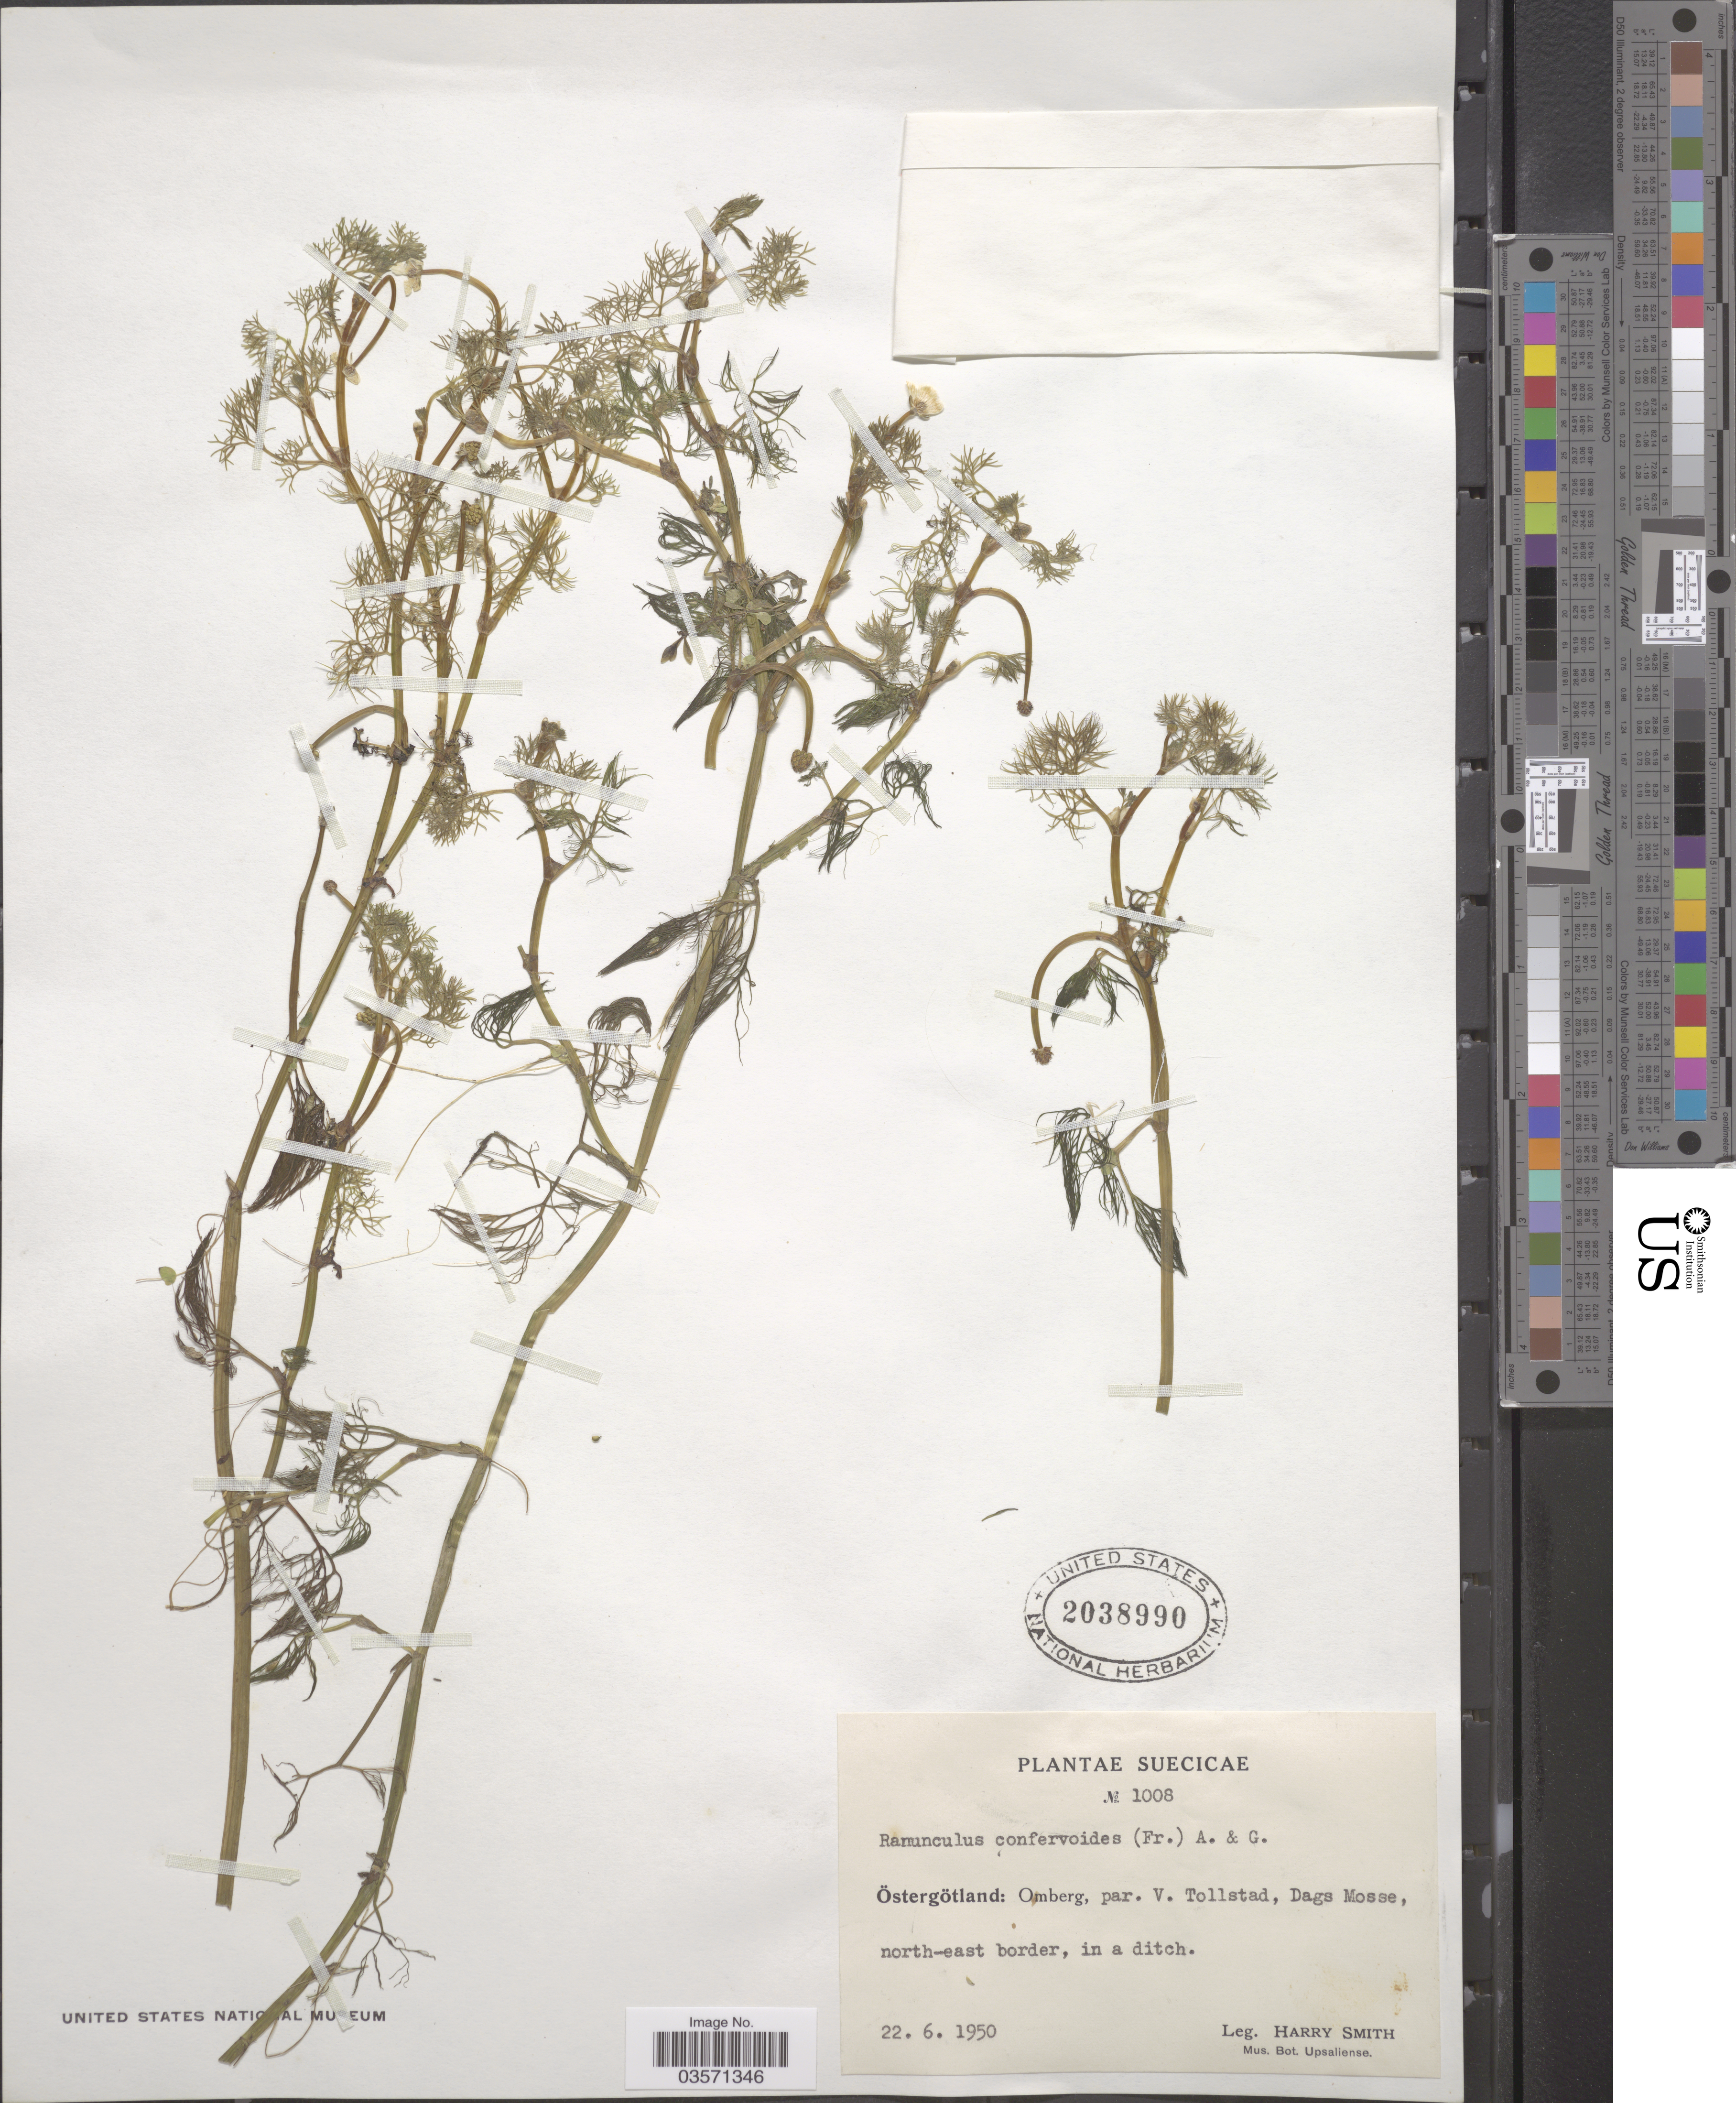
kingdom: Plantae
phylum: Tracheophyta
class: Magnoliopsida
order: Ranunculales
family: Ranunculaceae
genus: Ranunculus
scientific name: Ranunculus confervoides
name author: (Fr. a) Fr.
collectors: H. Smith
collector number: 1008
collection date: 1950-06-22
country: Sweden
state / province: Östergötland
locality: Suecica. Östergötland: Omberg, par. V. Tollstad, Dags Mosse, north-east border, in a ditch.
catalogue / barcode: US 2038990